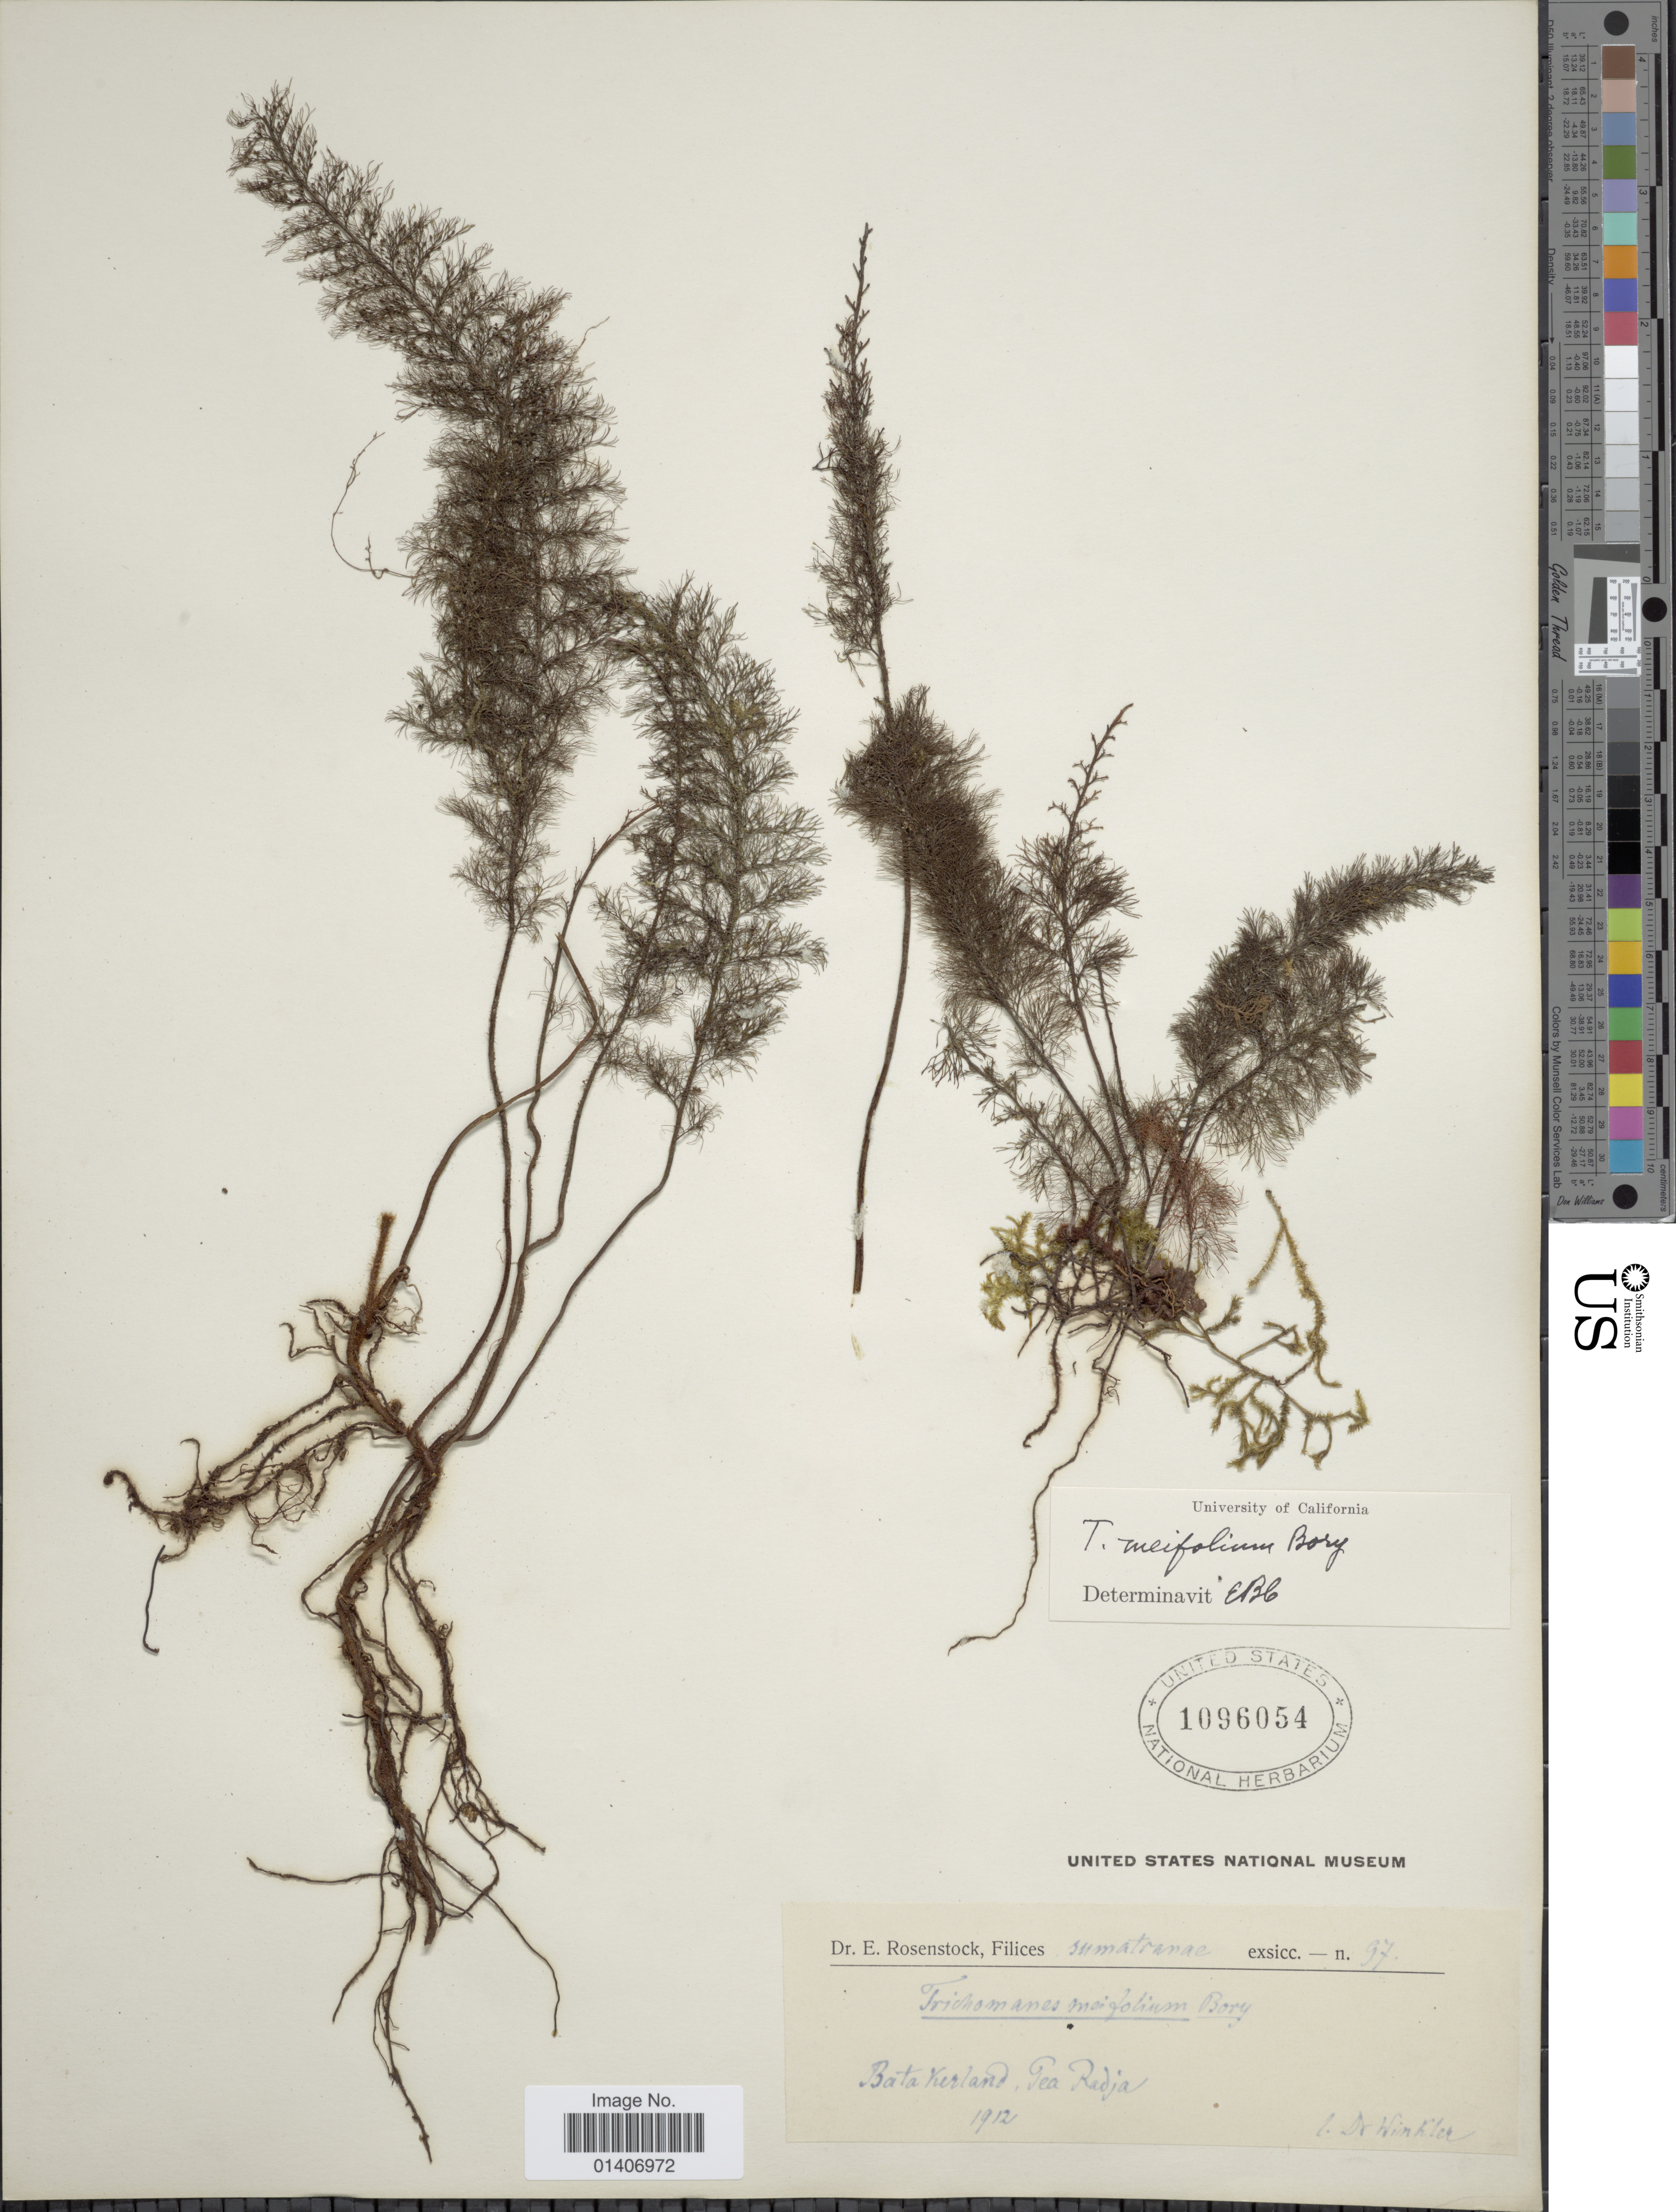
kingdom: Plantae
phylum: Tracheophyta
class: Polypodiopsida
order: Hymenophyllales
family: Hymenophyllaceae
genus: Abrodictyum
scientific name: Abrodictyum meifolium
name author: (Bory) Ebihara & K. Iwats.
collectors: -. Winkler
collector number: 97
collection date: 1912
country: Indonesia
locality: Bata kerland Pea Radja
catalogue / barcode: US 1096054